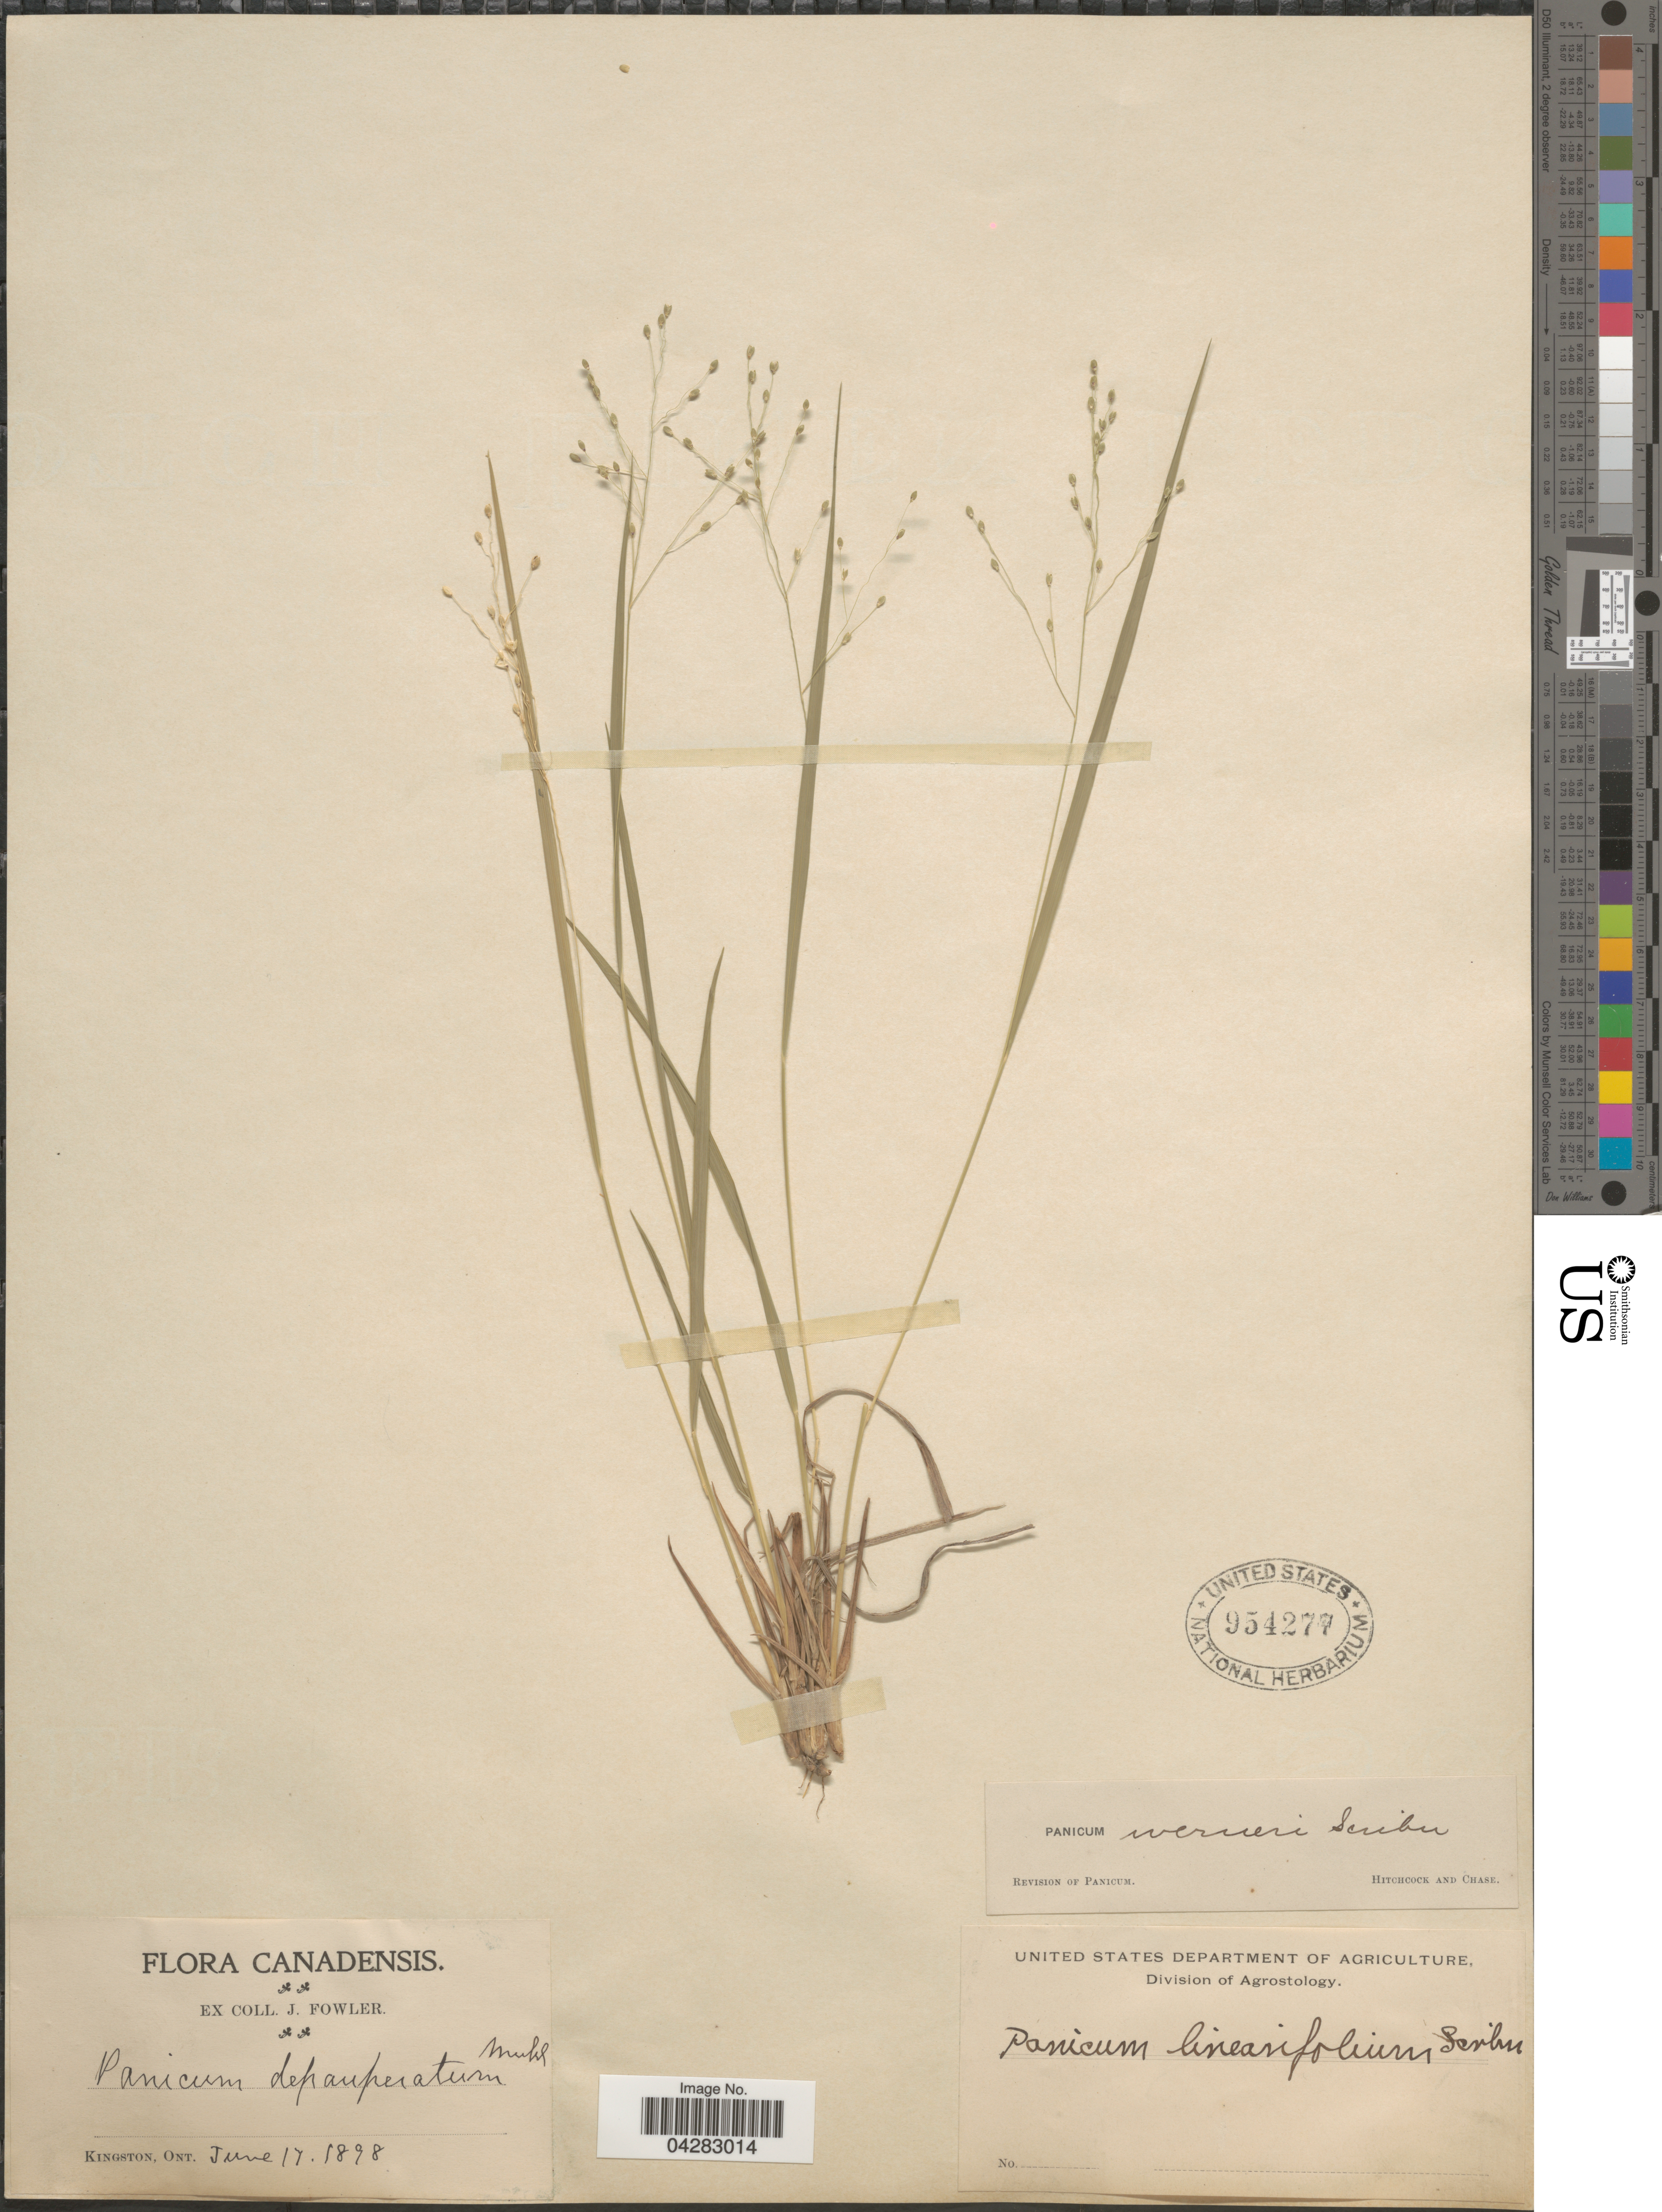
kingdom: Plantae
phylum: Tracheophyta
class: Liliopsida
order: Poales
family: Poaceae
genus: Dichanthelium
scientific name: Dichanthelium linearifolium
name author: (Scribn.) Gould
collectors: ex herb. J. Fowler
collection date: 1898-06-17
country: Canada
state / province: Ontario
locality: Canadensis. Kingston.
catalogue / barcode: US 954277